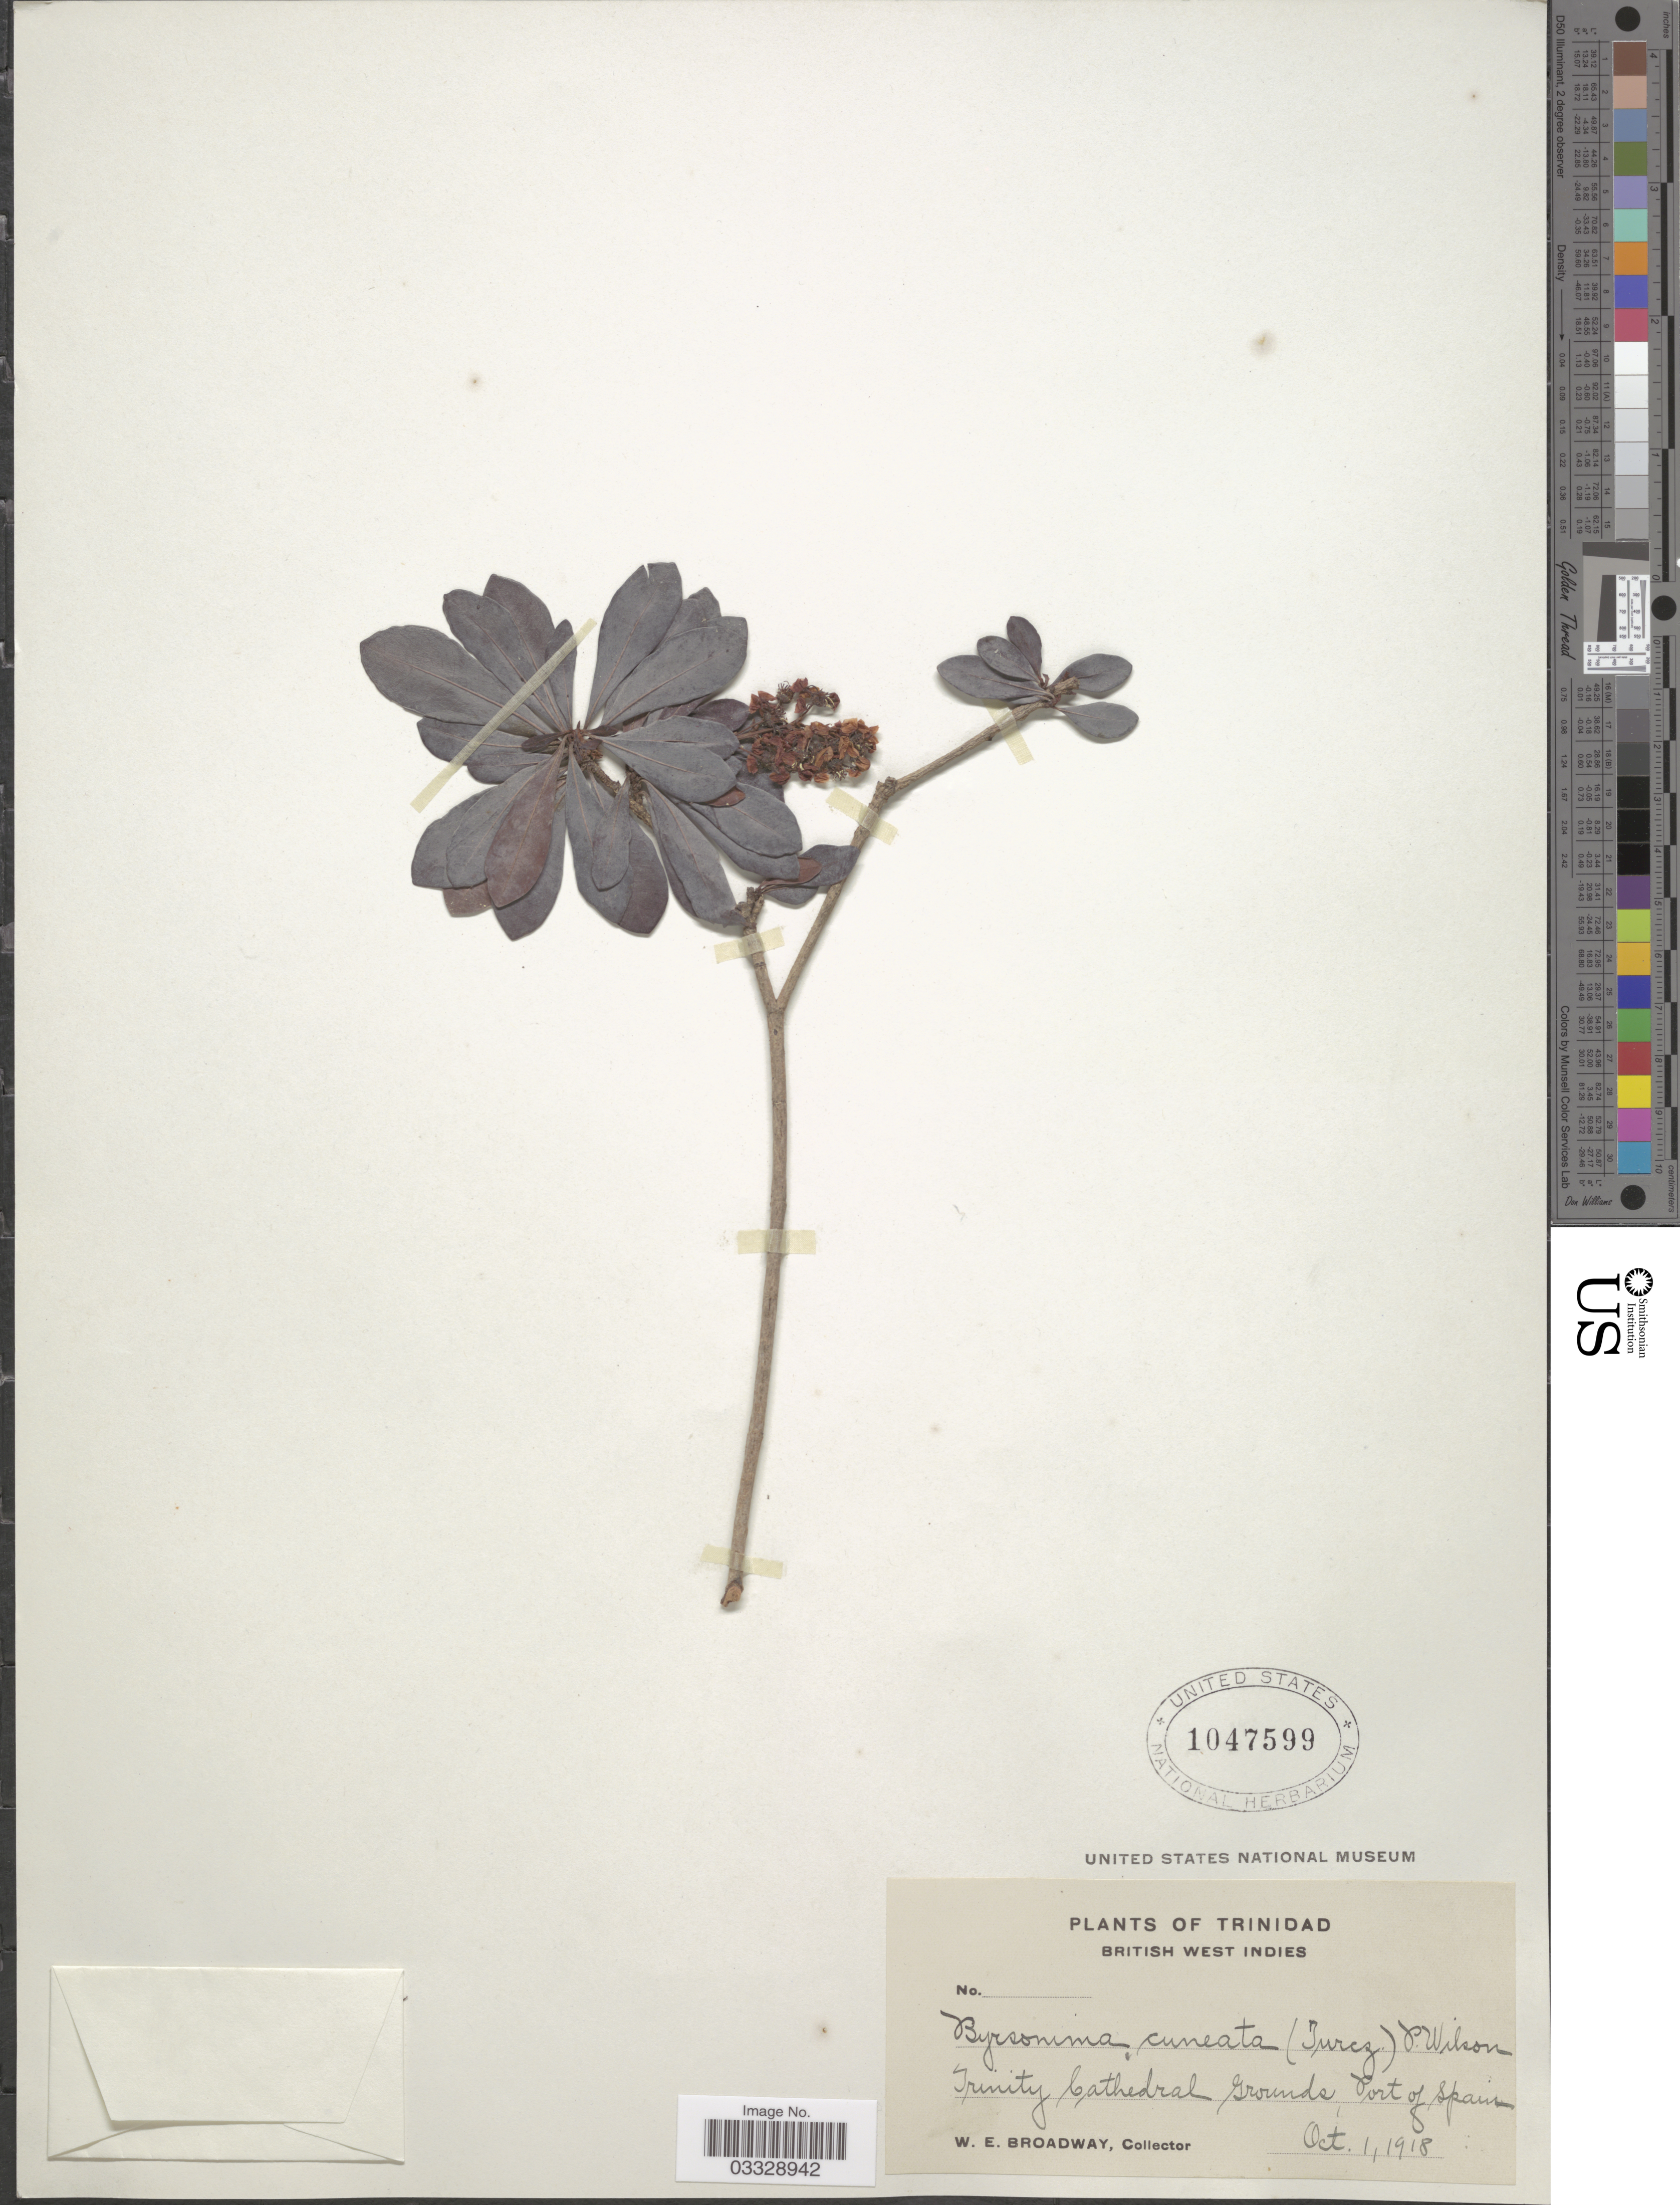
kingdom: Plantae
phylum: Tracheophyta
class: Magnoliopsida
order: Malpighiales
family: Malpighiaceae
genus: Byrsonima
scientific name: Byrsonima cuneata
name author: P. Wilson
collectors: W. E. Broadway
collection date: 1918-10-01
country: Trinidad and Tobago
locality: Trinidad. British West Indies. Trinity Cathedral Grounds, Port of Spain.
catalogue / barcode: US 1047599